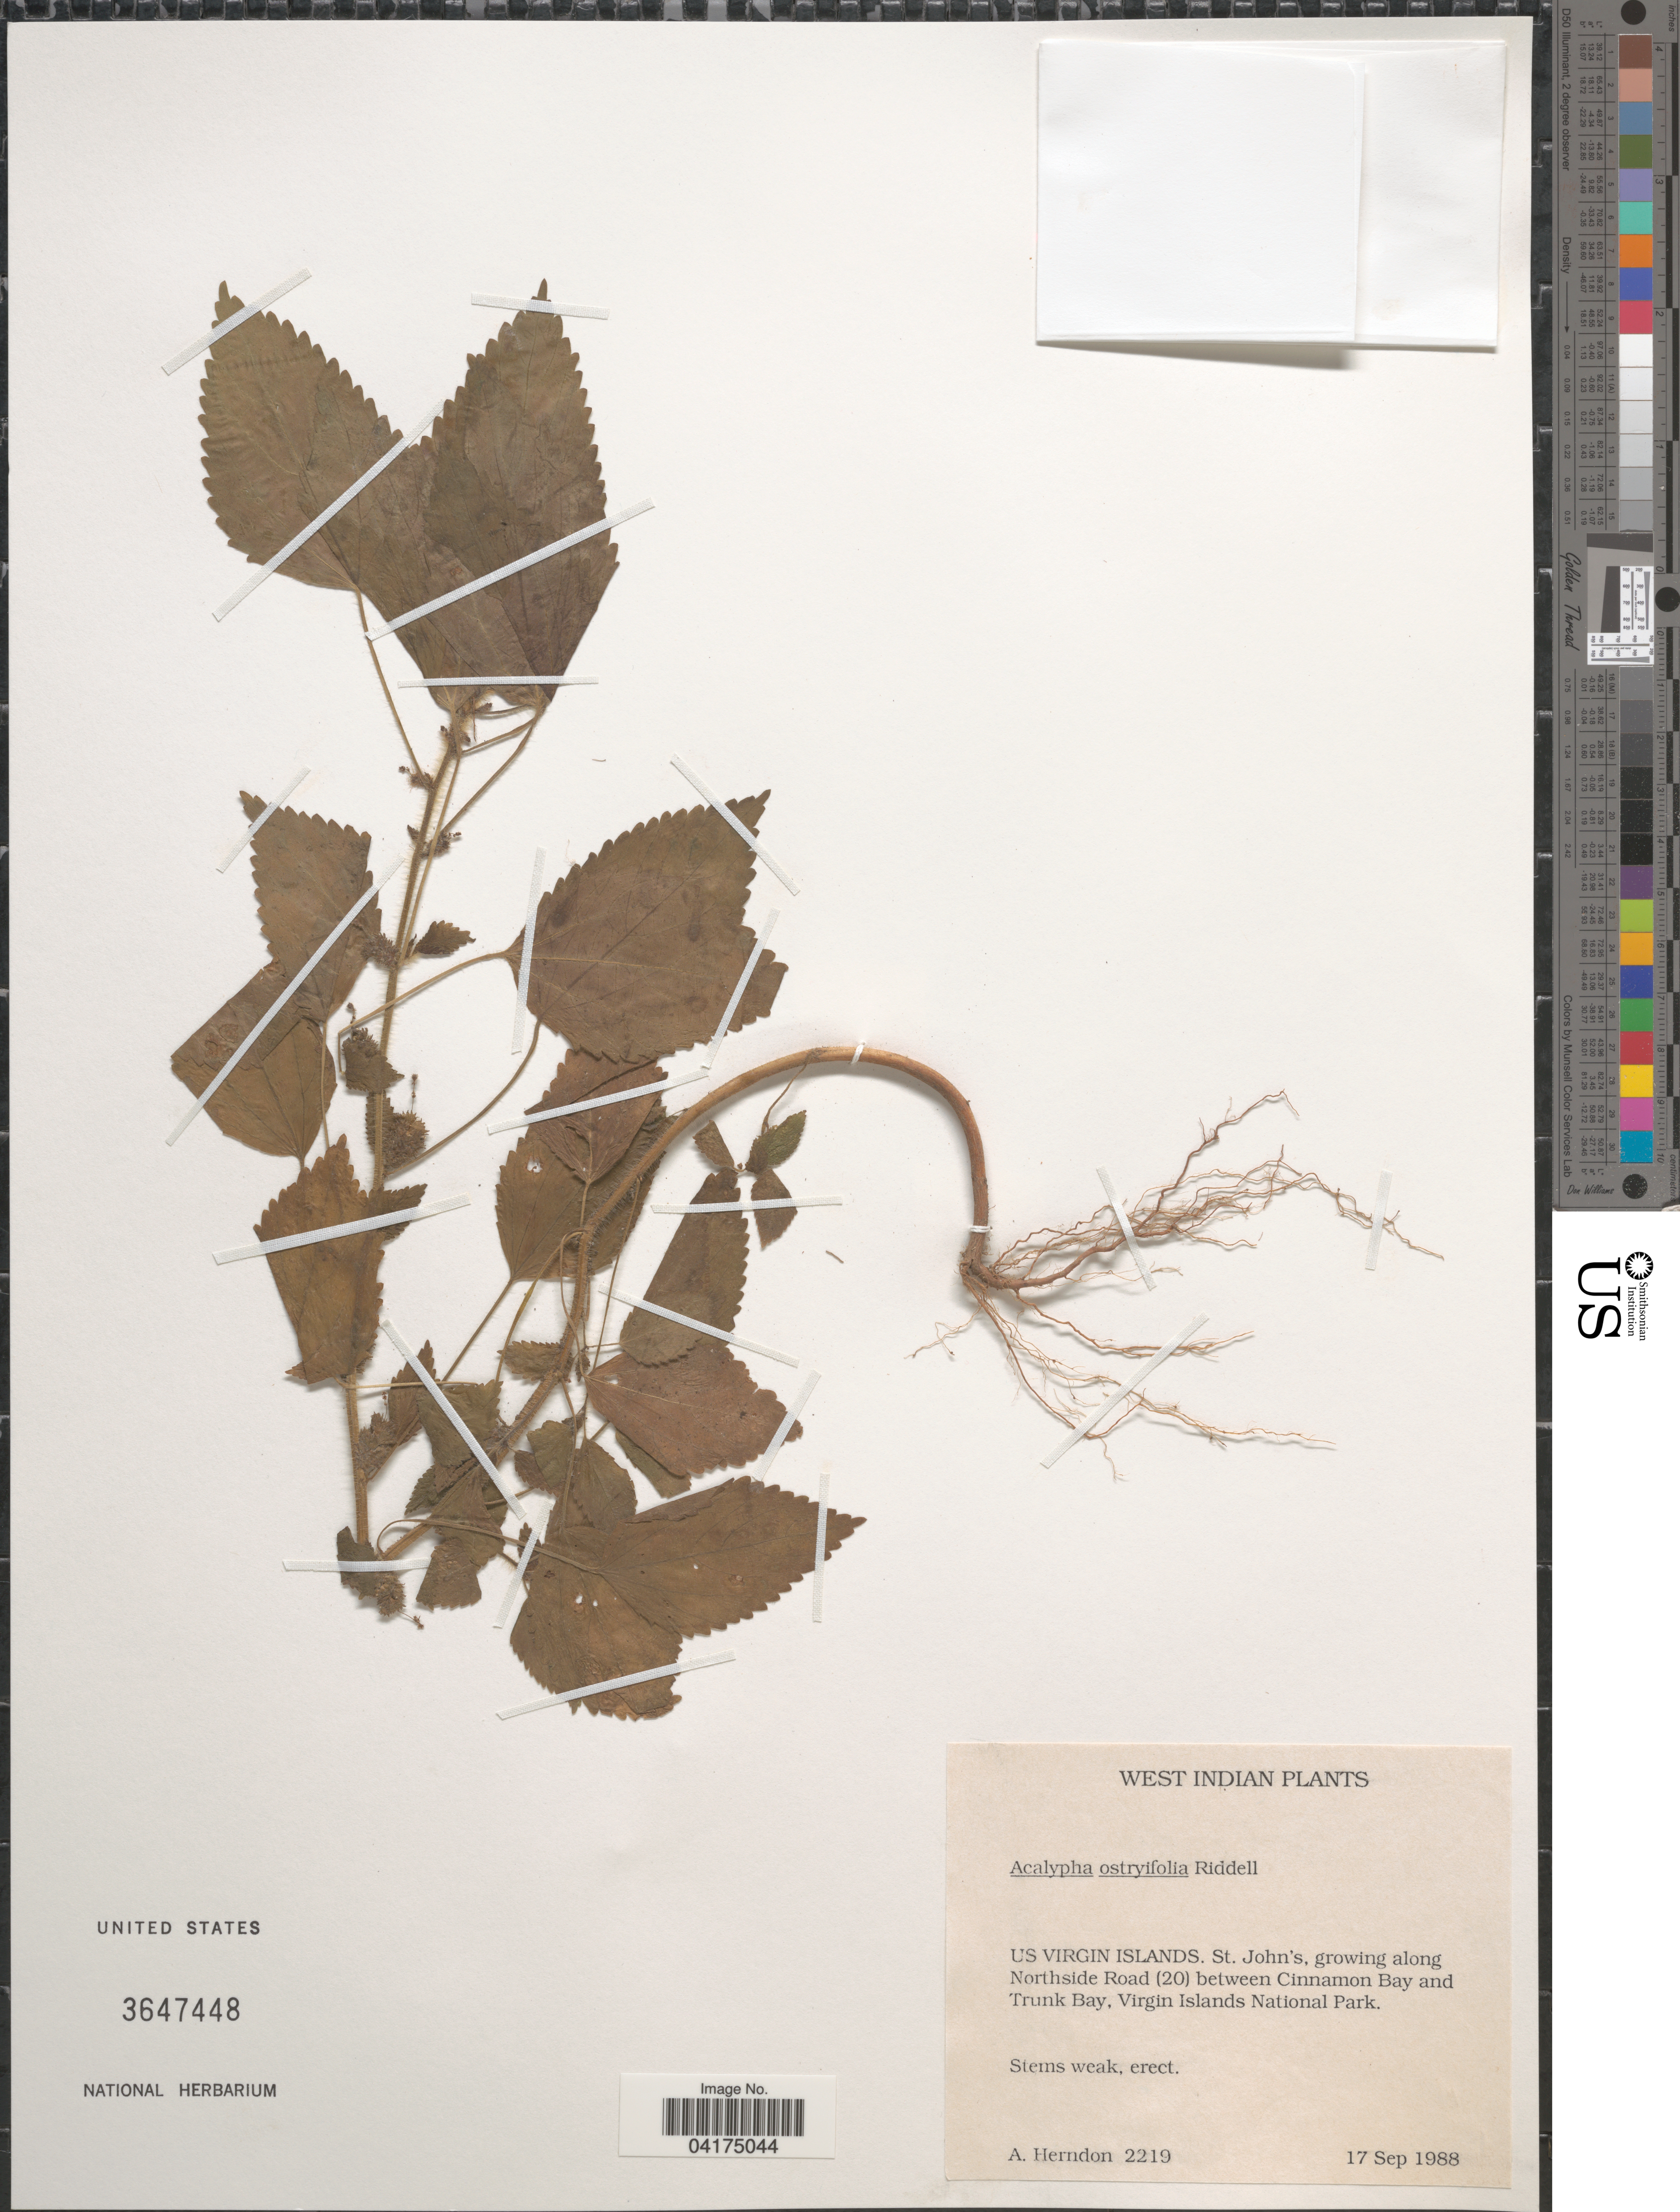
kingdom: Plantae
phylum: Tracheophyta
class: Magnoliopsida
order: Malpighiales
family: Euphorbiaceae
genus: Acalypha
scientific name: Acalypha ostryifolia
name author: Ridd.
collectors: A. Herndon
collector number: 2219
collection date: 1988-09-17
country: U.S. Virgin Islands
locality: West Indian. St. John's, growing along Northside Road (20) between Cinnamon Bay and Trunk Bay, Virgin Islands National Park.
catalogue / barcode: US 3647448